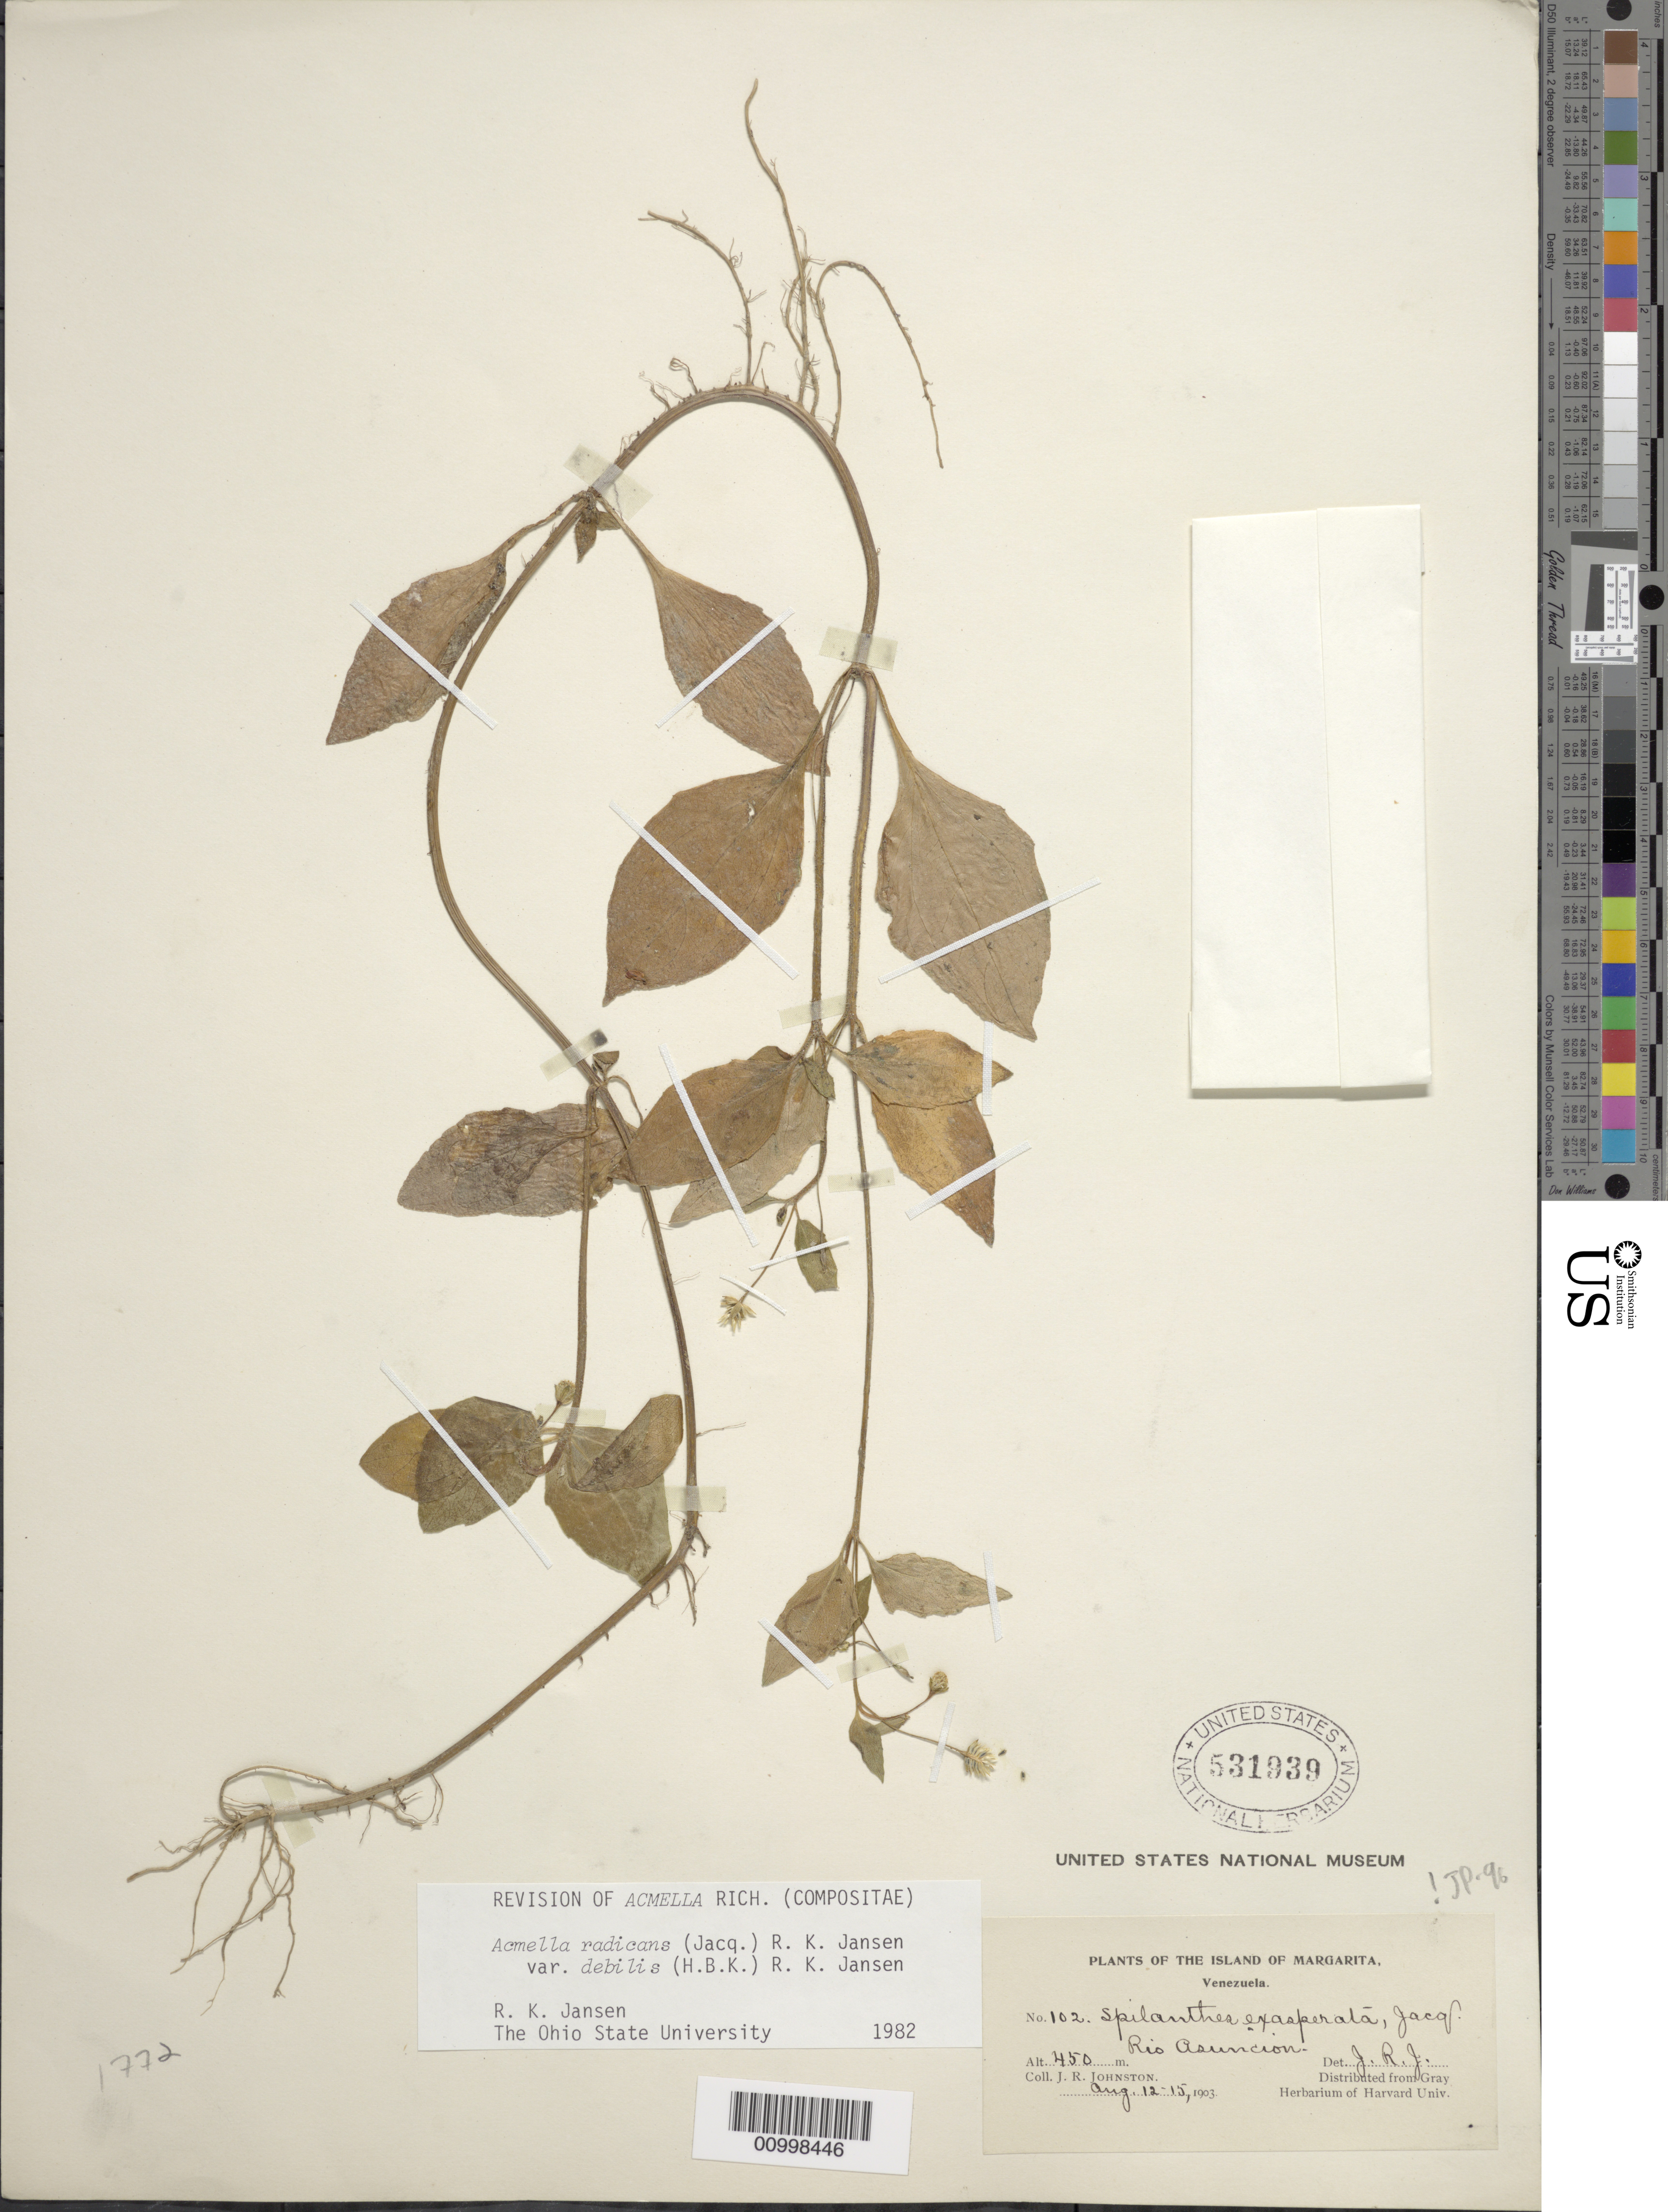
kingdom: Plantae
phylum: Tracheophyta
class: Magnoliopsida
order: Asterales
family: Asteraceae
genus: Acmella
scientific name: Acmella radicans var. debilis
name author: (Kunth) R.K. Jansen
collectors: J. Johnston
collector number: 102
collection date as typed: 12 Aug 1903 to 15 Aug 1903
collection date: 1903-08-12/1903-08-15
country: Venezuela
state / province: Nueva Esparta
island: Margarita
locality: Rio Asuncion.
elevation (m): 450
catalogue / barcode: US 531939